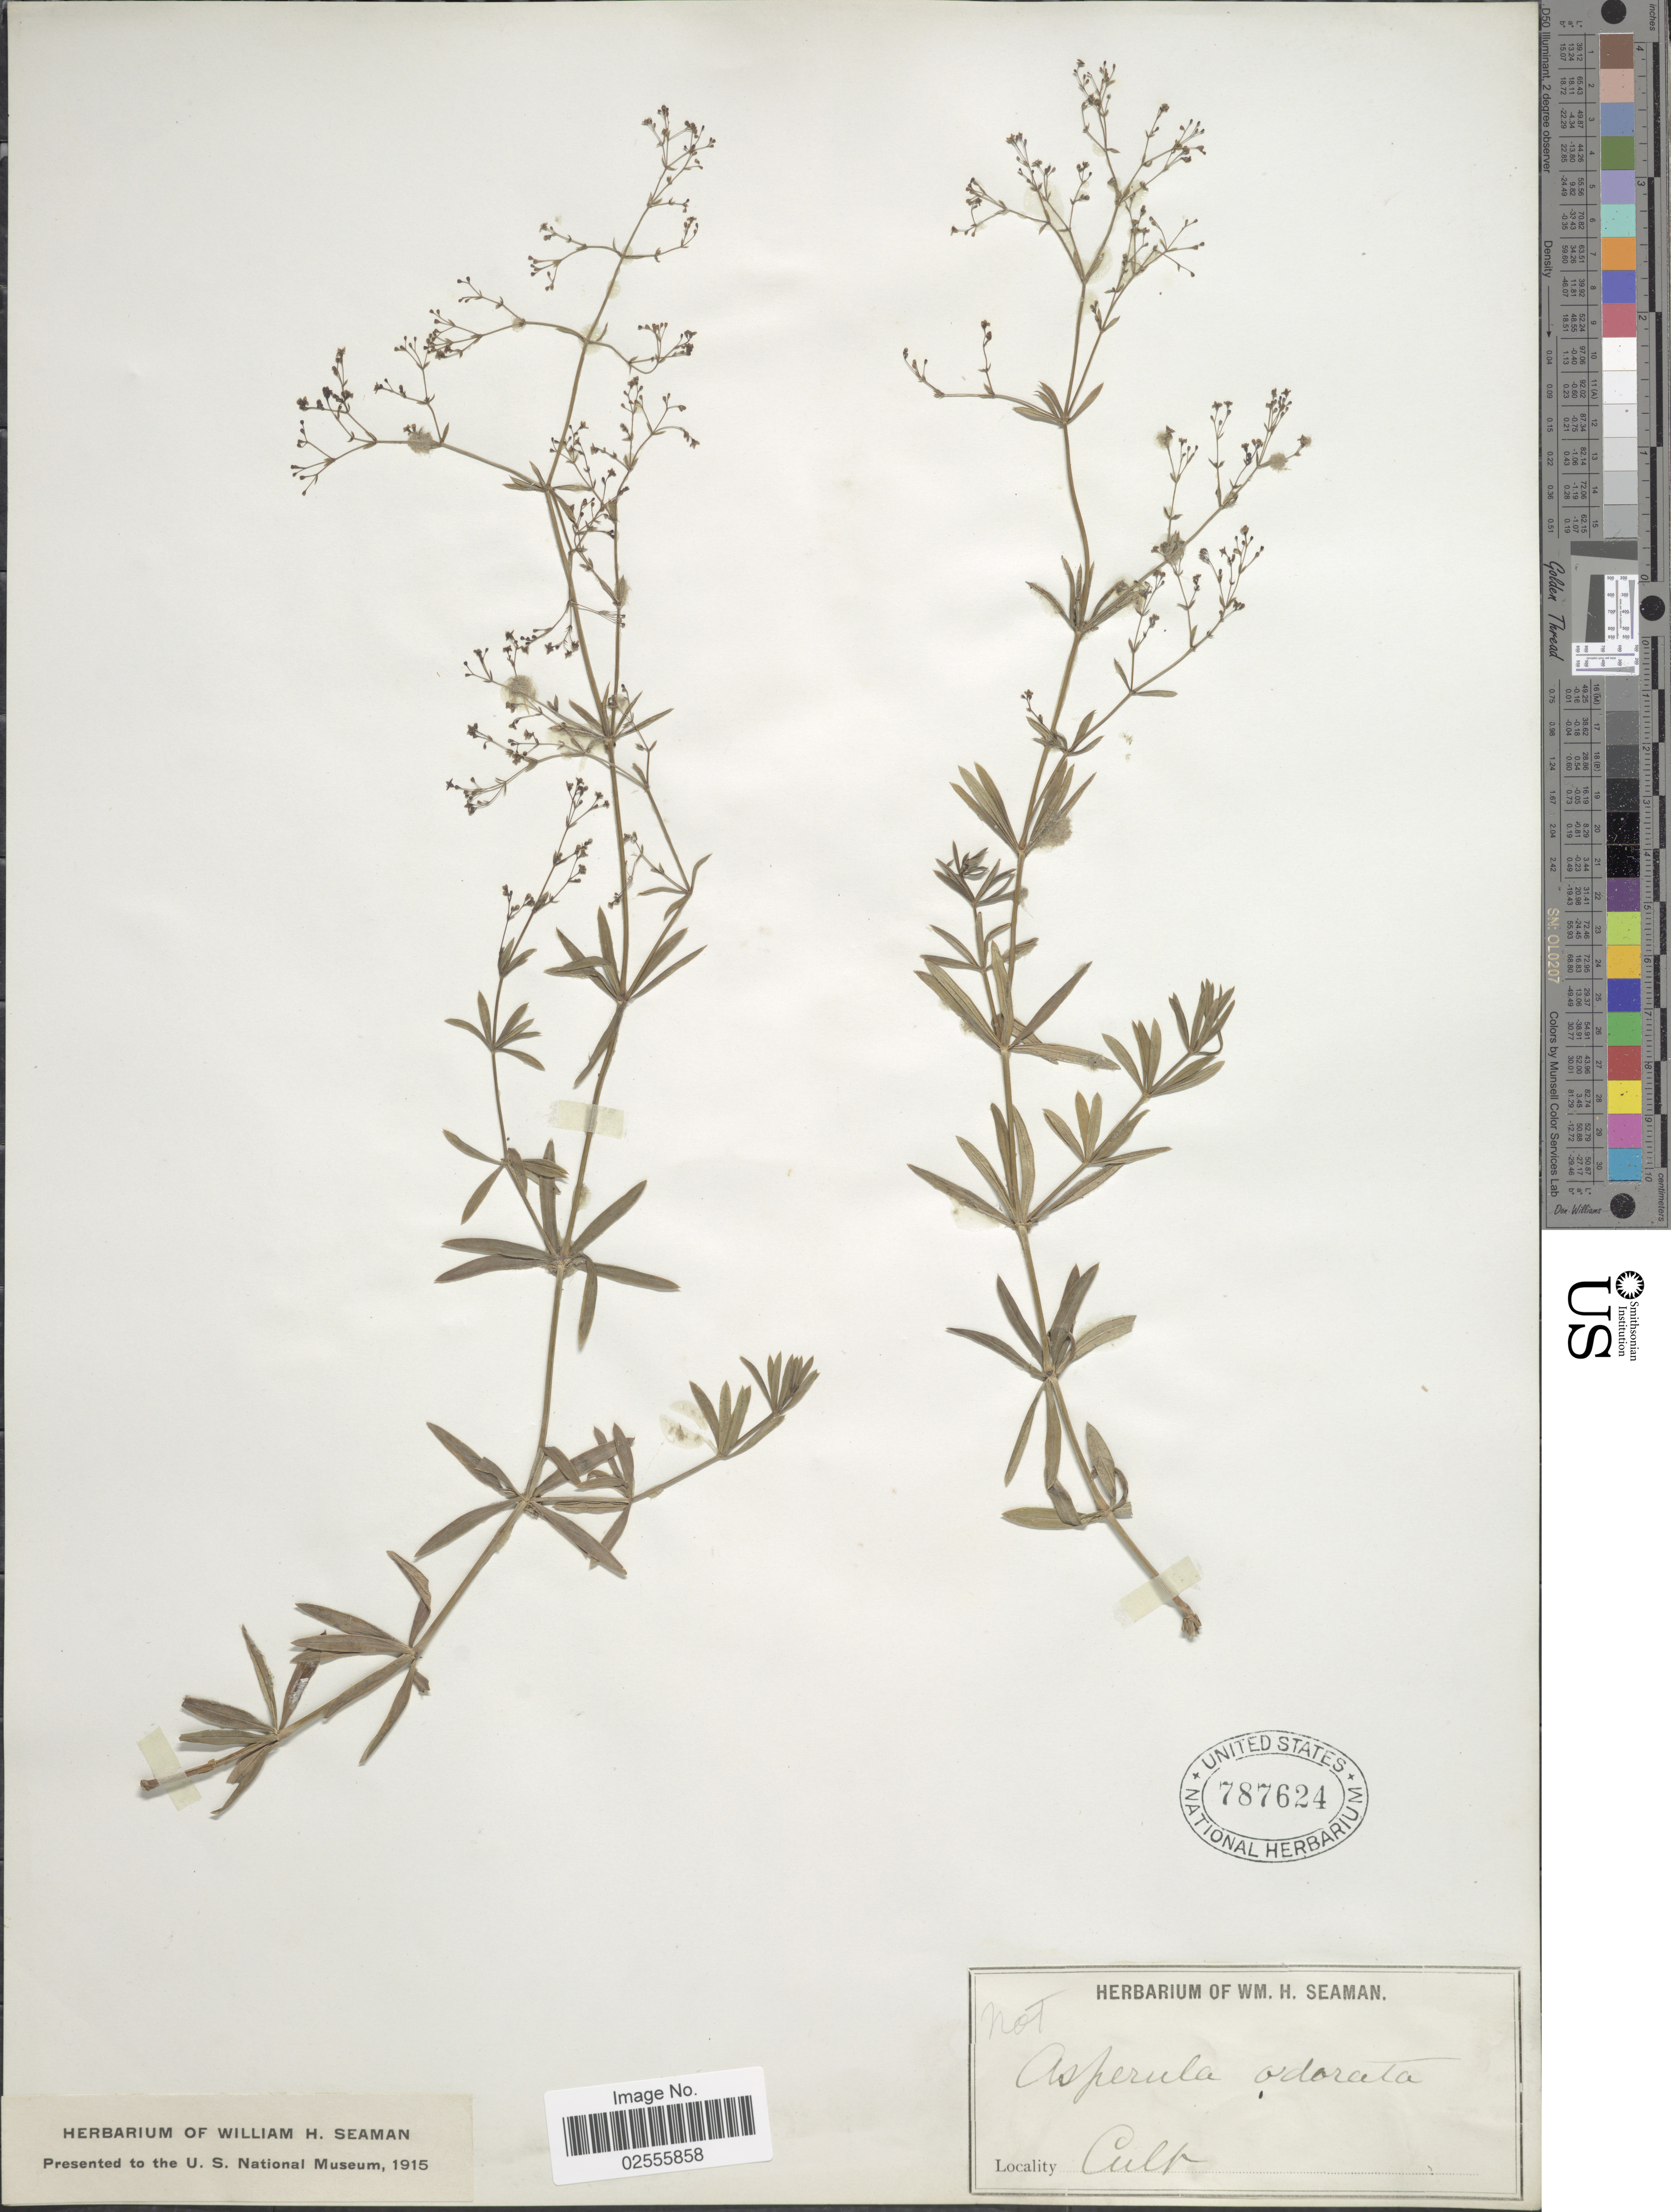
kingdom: Plantae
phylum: Tracheophyta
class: Magnoliopsida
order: Gentianales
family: Rubiaceae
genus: Asperula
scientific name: Asperula odorata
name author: L.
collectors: Ex herb. W. H. Seaman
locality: Cult.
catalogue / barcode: US 787624